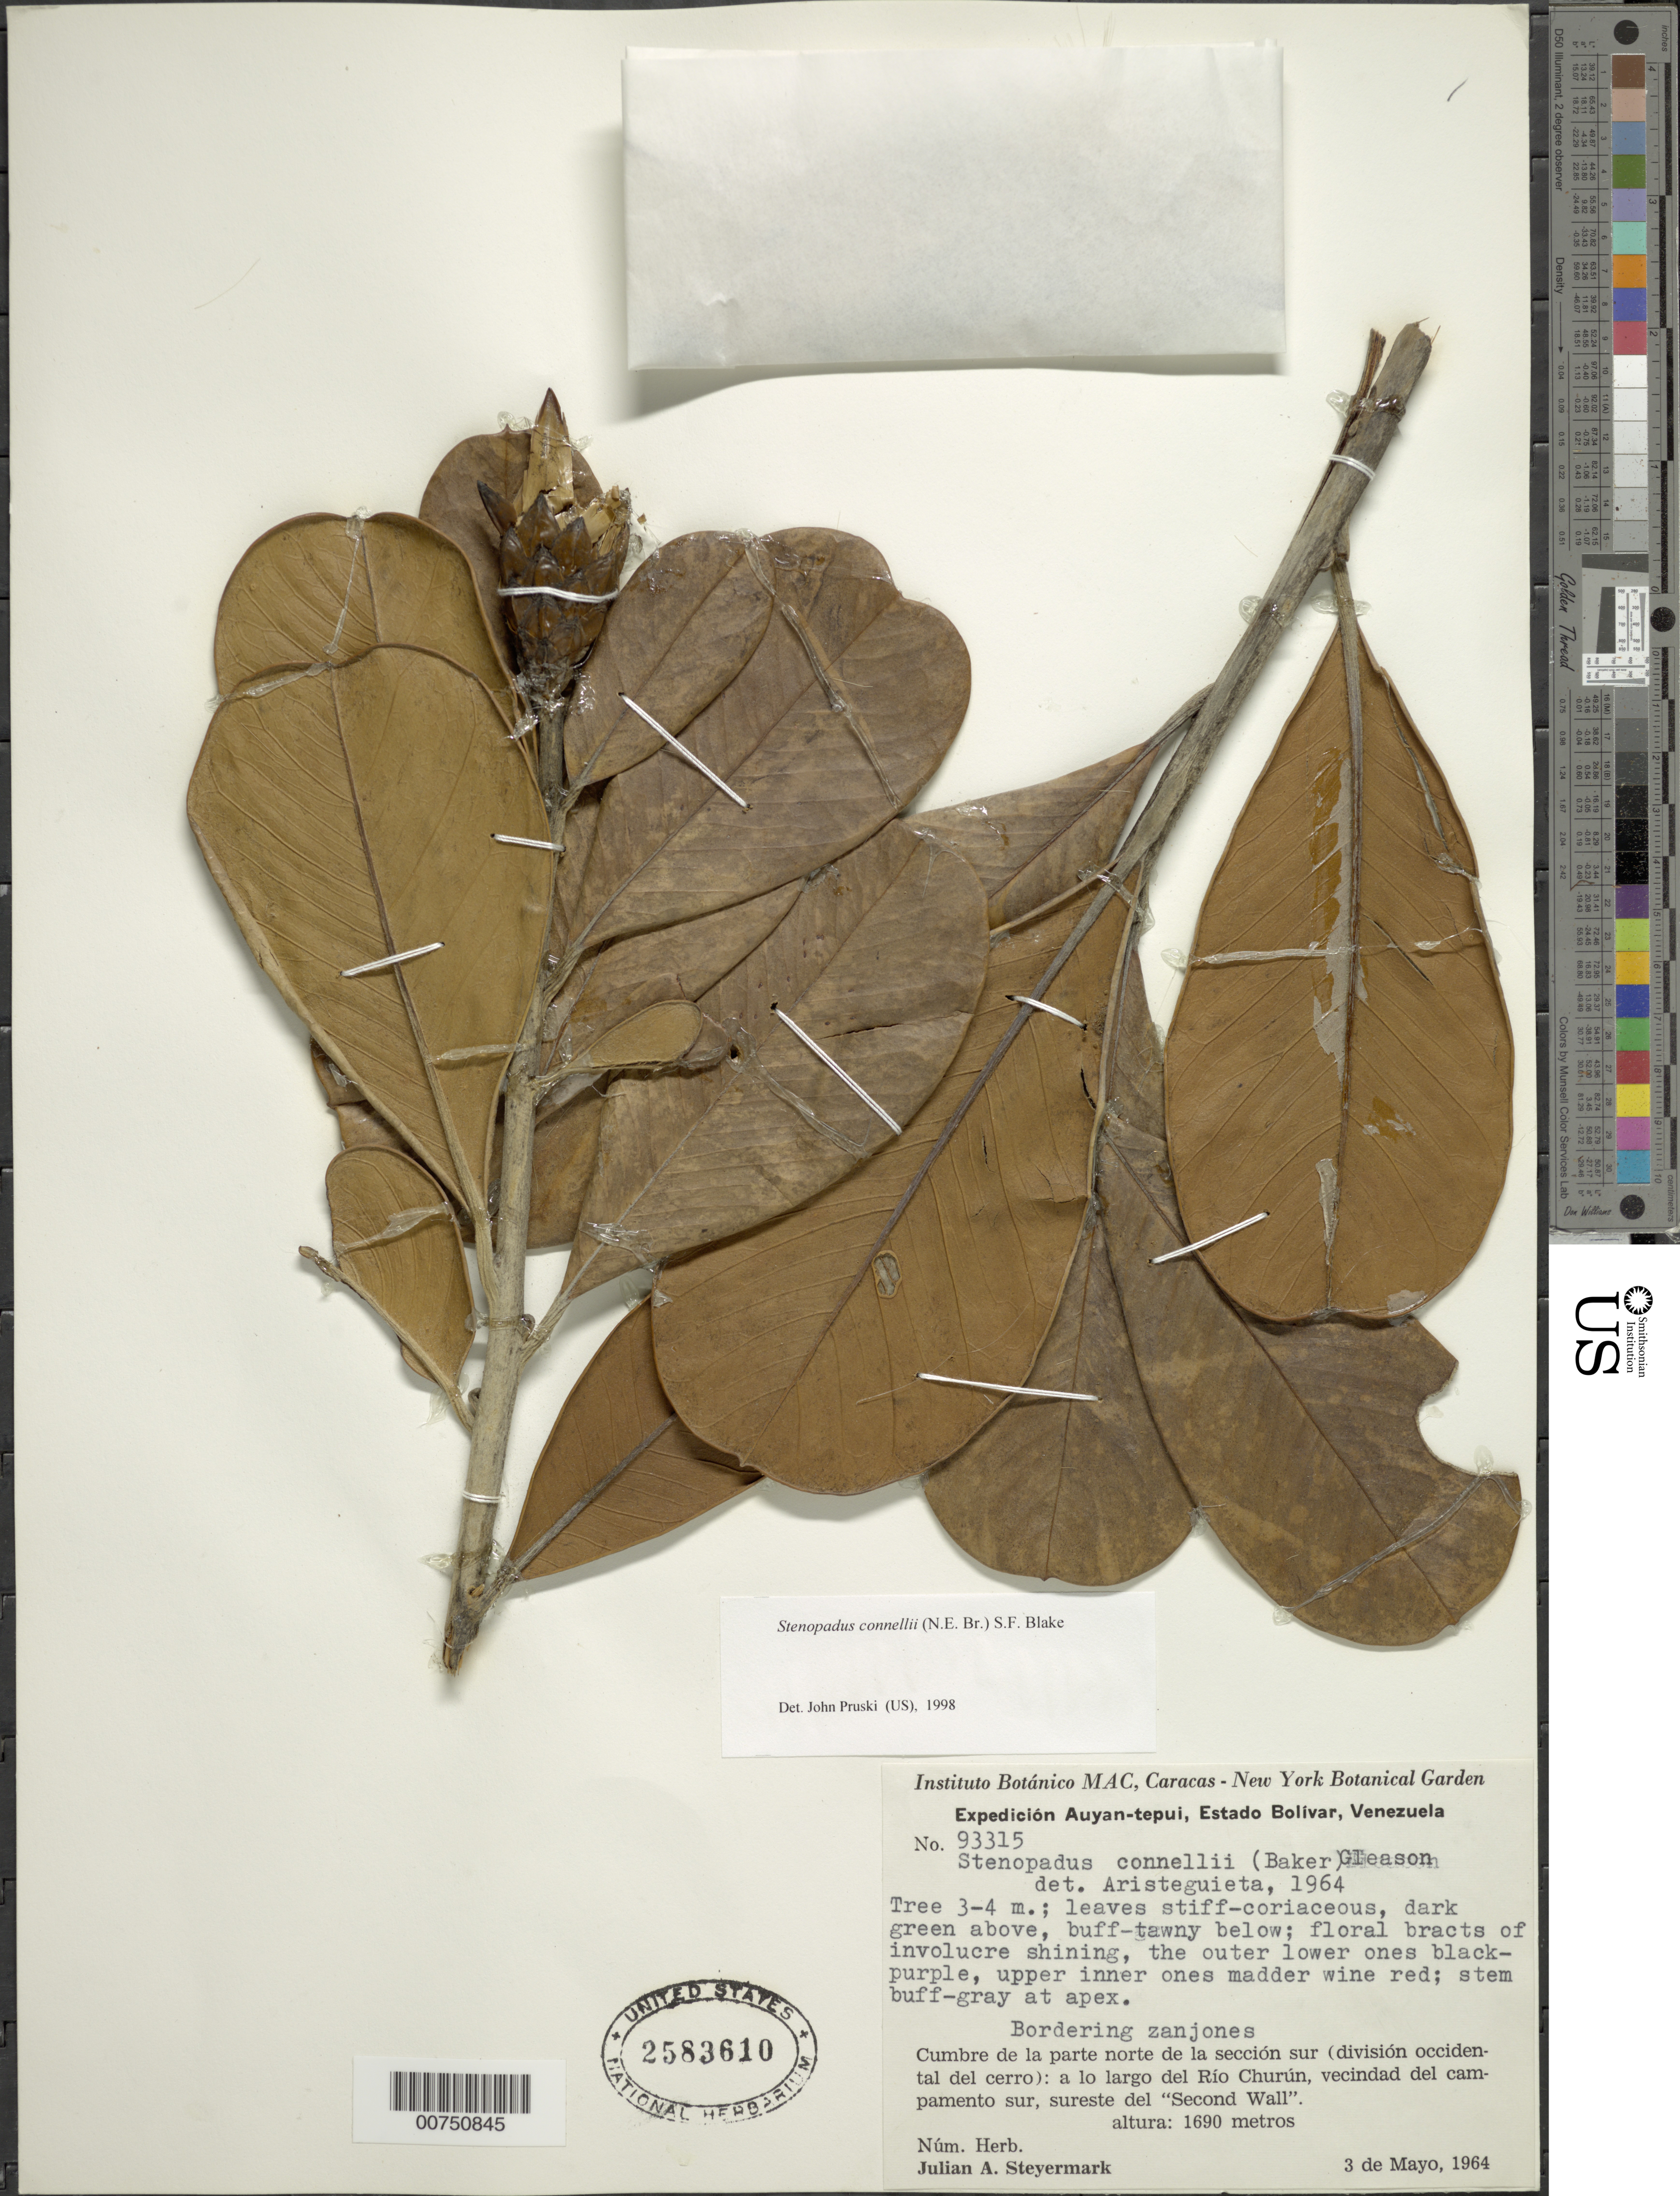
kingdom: Plantae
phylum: Tracheophyta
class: Magnoliopsida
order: Asterales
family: Asteraceae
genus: Stenopadus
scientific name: Stenopadus connellii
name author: (N.E. Br.) S.F. Blake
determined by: Pruski, J. F.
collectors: J. Steyermark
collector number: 93315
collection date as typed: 3-May-64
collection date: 1964-05-03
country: Venezuela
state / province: Bolívar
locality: Auyan-tepuí, cumbre de la parte norte de la seccion sur (division occidental del cerro); Río Churún, vic del campamento sur, SE del "Second Wall"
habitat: Cumbre; bordering zanjones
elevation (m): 1690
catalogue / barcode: US 2583610